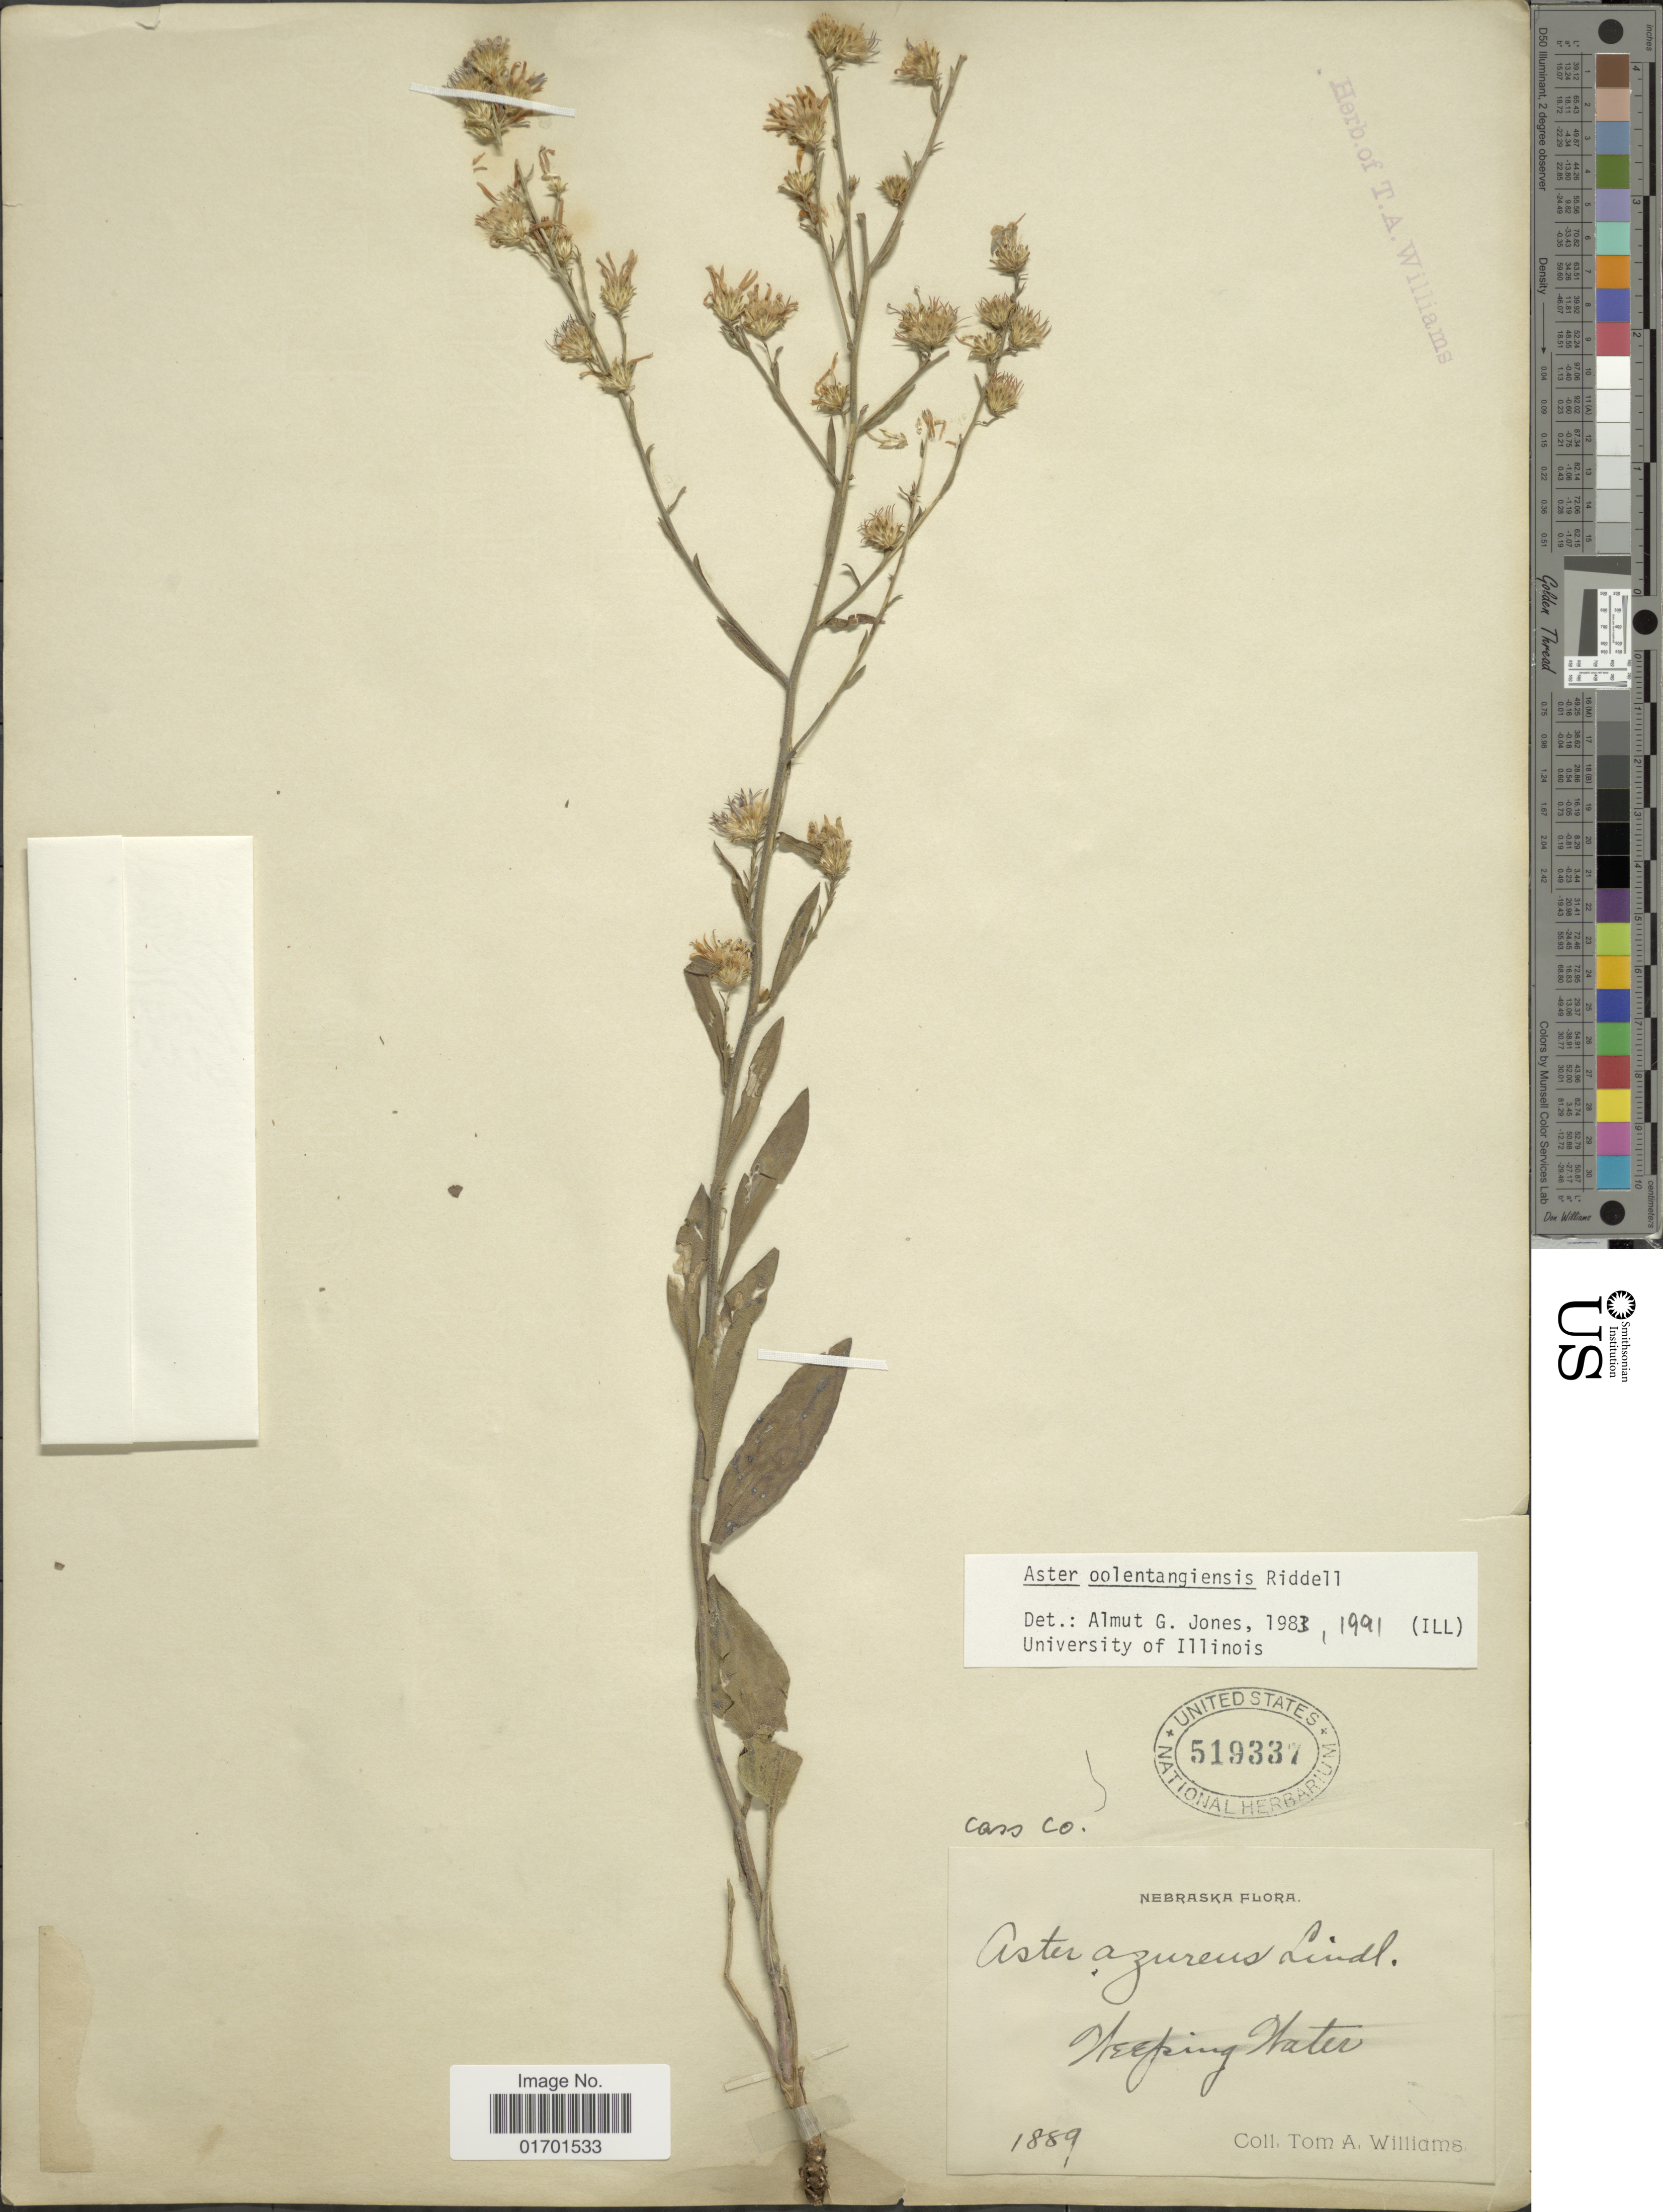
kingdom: Plantae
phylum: Tracheophyta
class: Magnoliopsida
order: Asterales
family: Asteraceae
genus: Symphyotrichum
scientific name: Symphyotrichum oolentangiense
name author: (Riddell) G.L. Nesom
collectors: T. A. Williams (herbarium)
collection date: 1889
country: United States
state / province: Nebraska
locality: Weeping Water, Cass Co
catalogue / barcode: US 519337